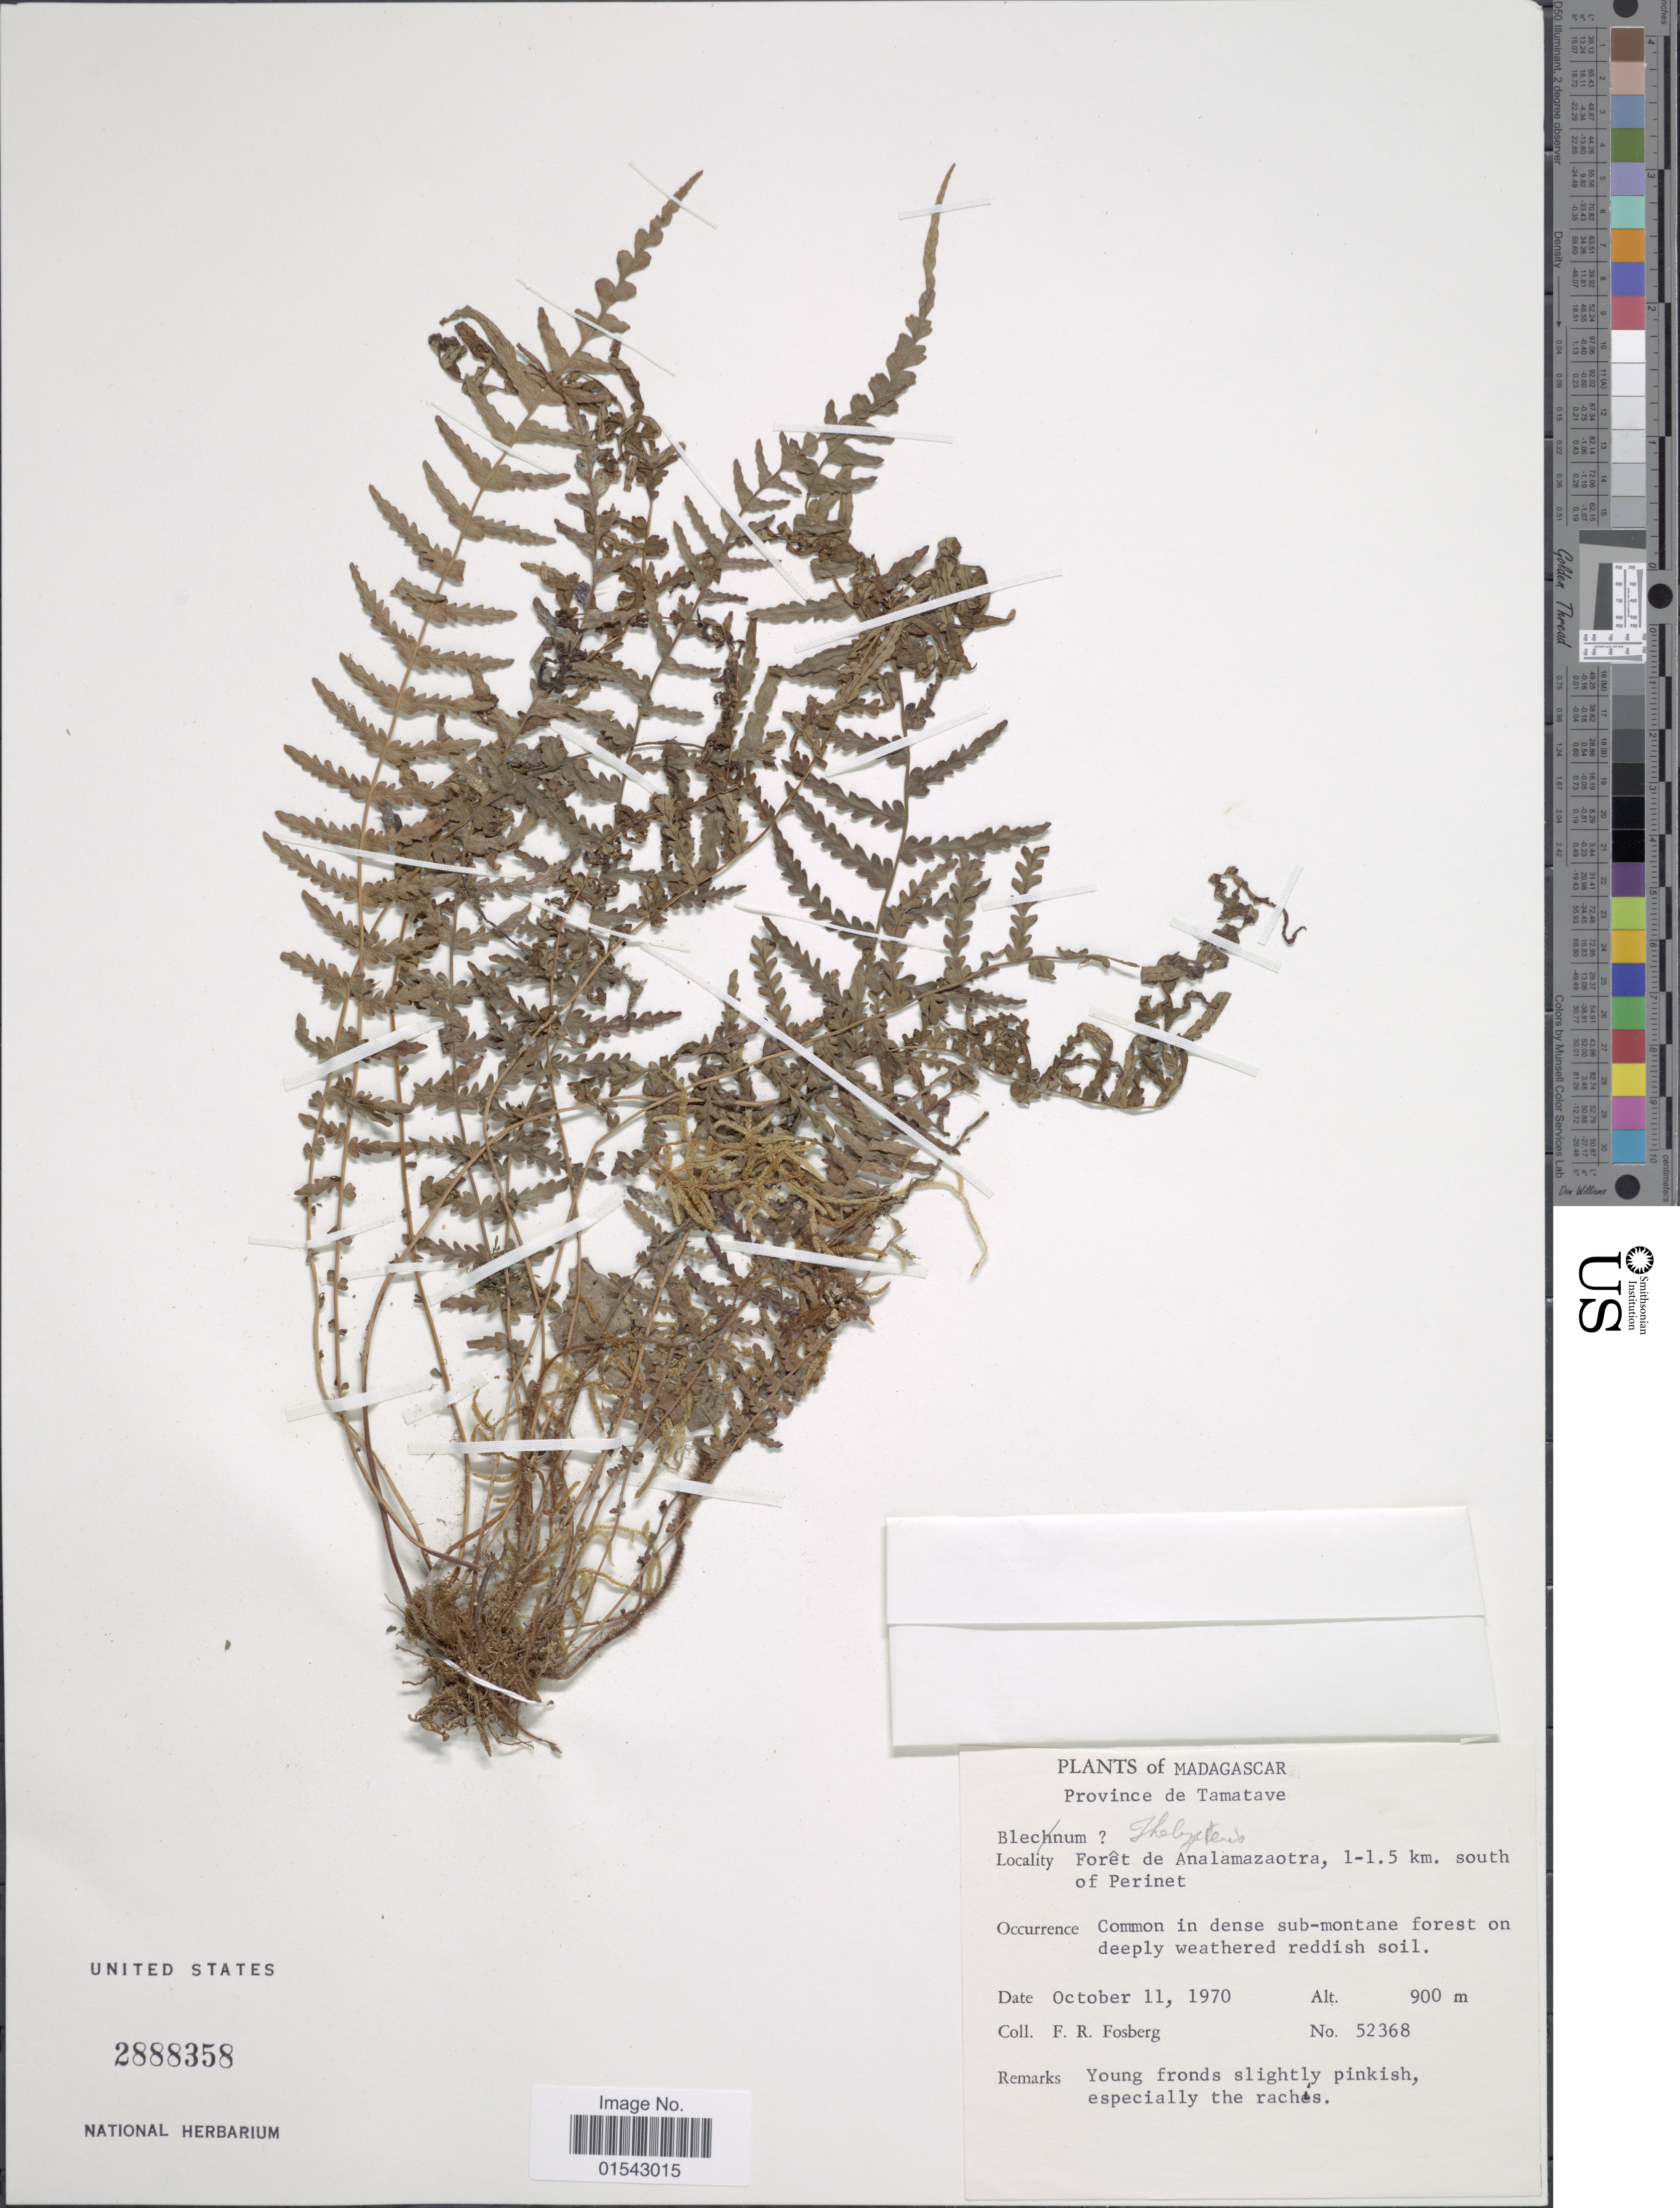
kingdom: Plantae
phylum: Tracheophyta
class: Polypodiopsida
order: Polypodiales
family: Thelypteridaceae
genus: Cyclosorus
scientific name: Cyclosorus sp.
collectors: F. R. Fosberg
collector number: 52368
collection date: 1970-10-11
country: Madagascar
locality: Madagascar, Foret de Analamazaotra,1-1.5 km. south of Perinet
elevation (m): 900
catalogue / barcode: US 2888358